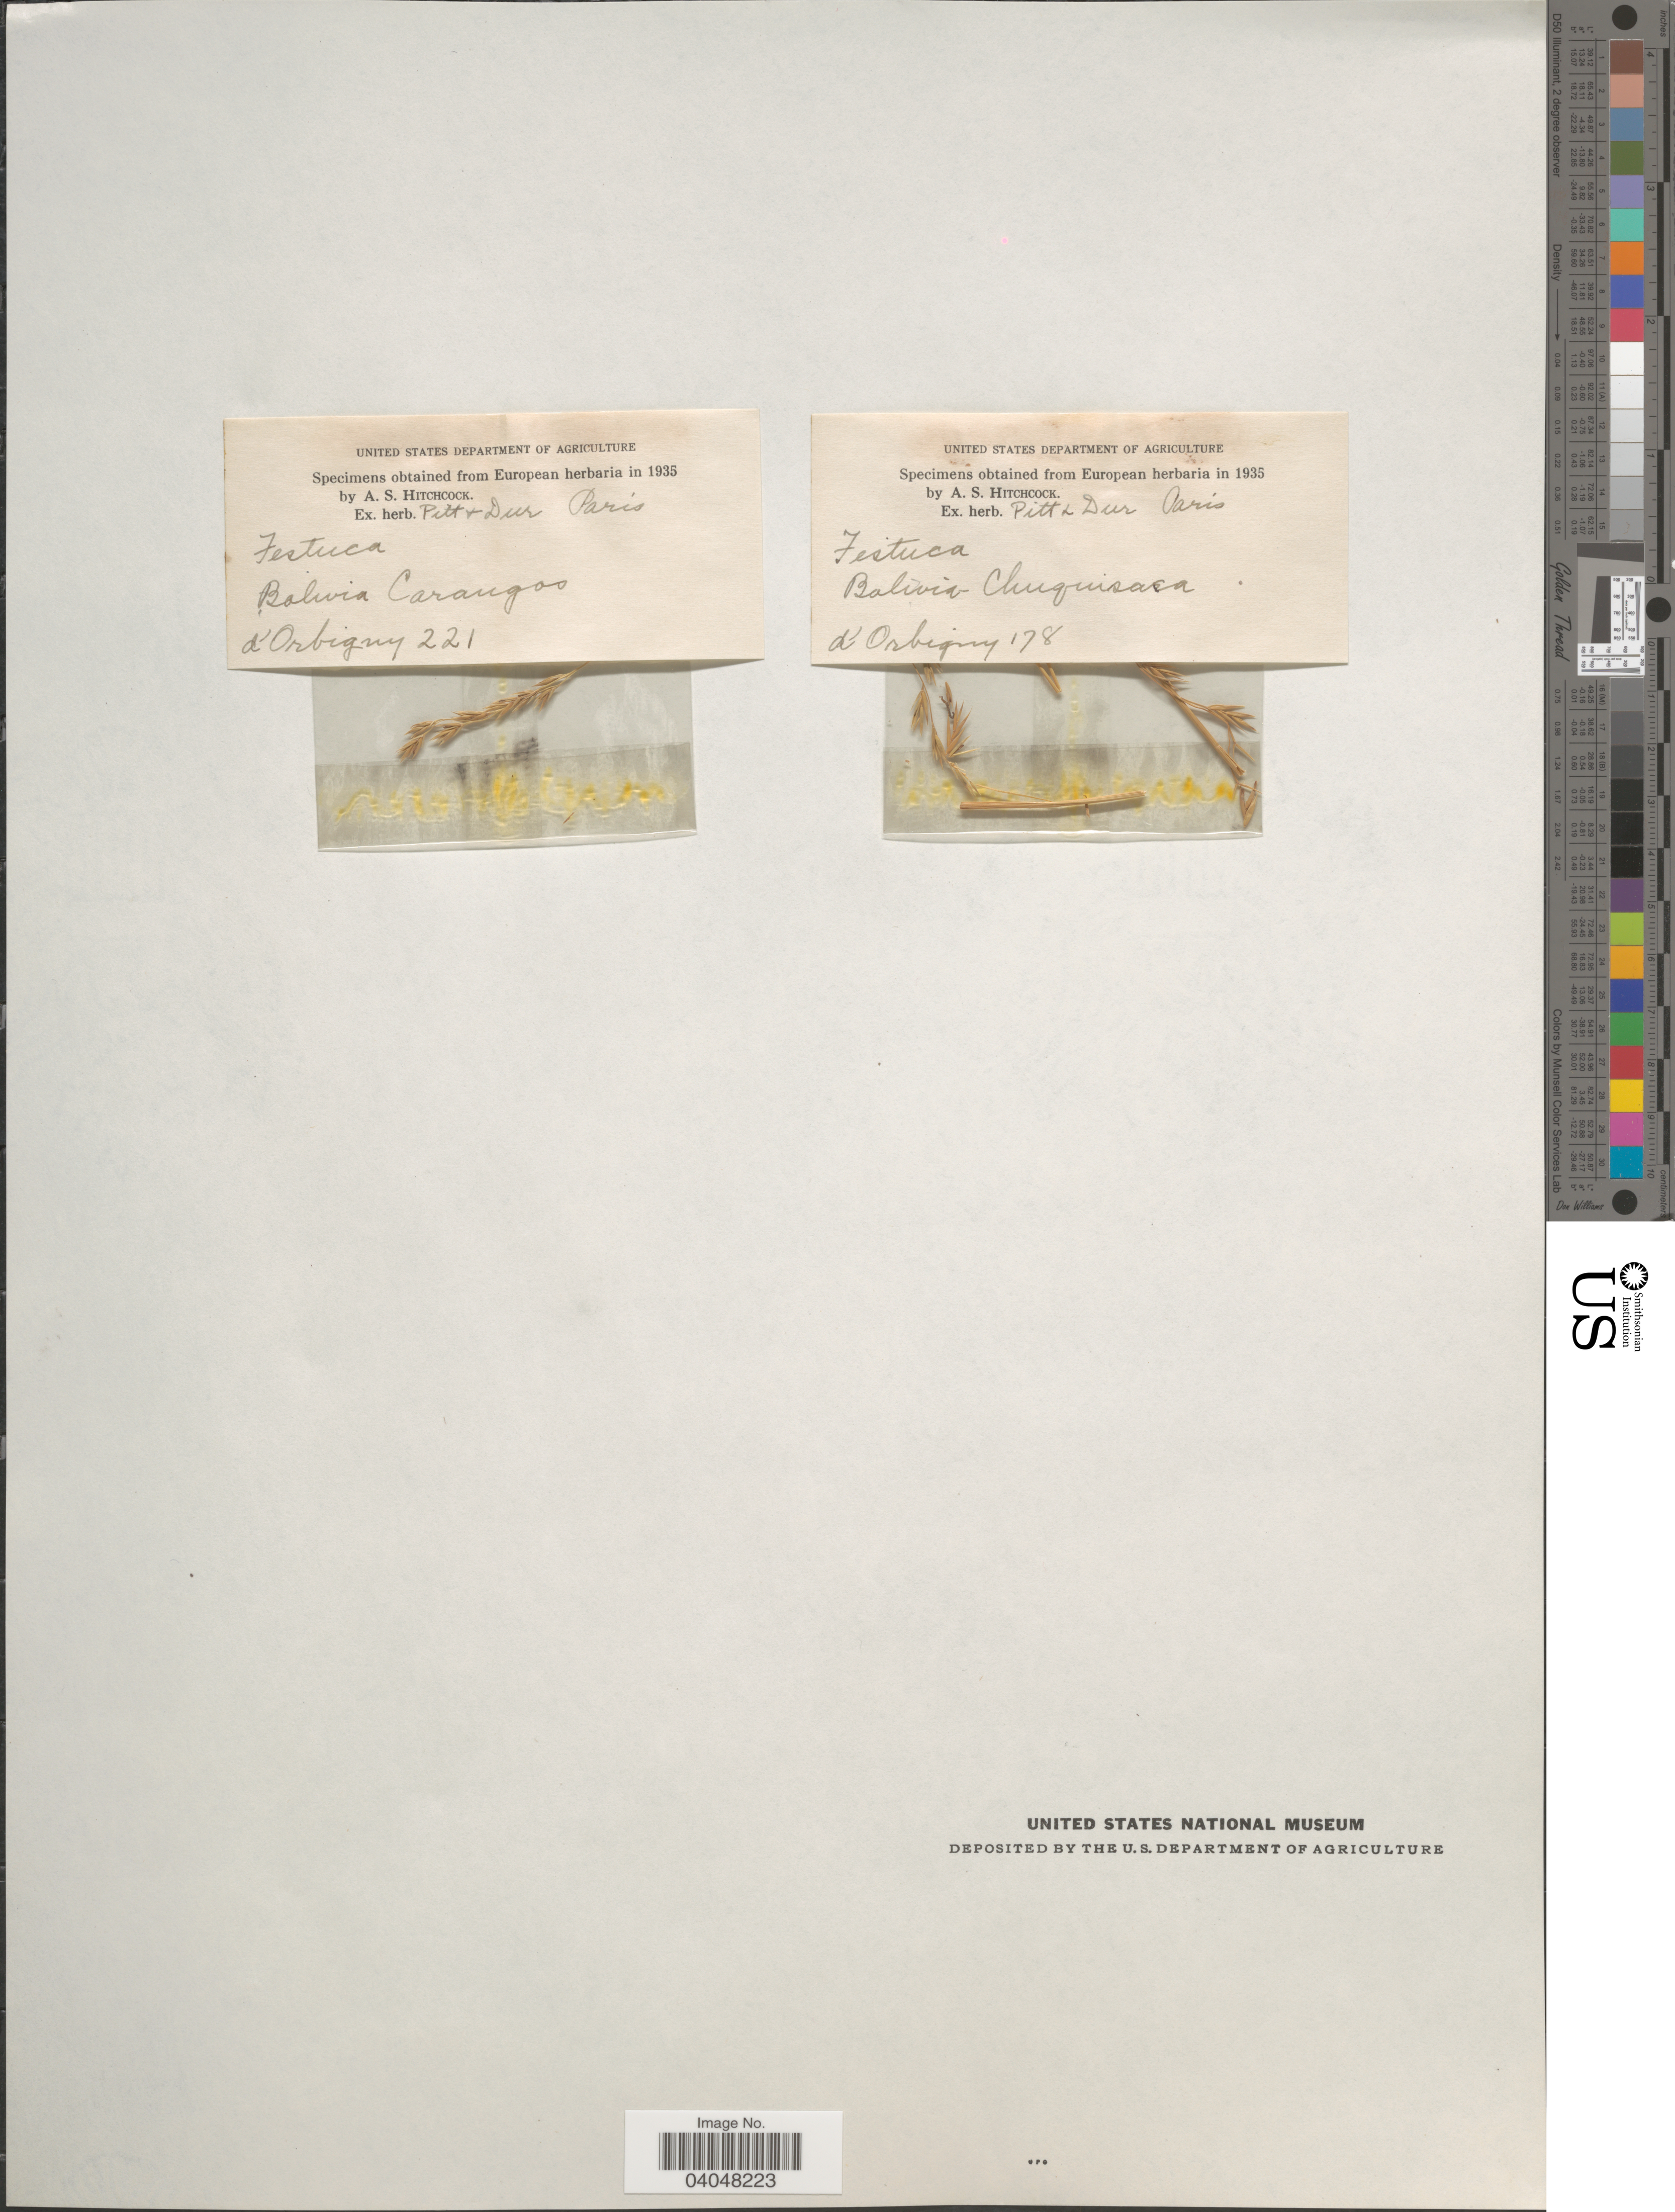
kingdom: Plantae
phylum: Tracheophyta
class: Liliopsida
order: Poales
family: Poaceae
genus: Festuca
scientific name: Festuca procera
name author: Kunth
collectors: D'Orbigny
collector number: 221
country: Bolivia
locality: Carangoo.